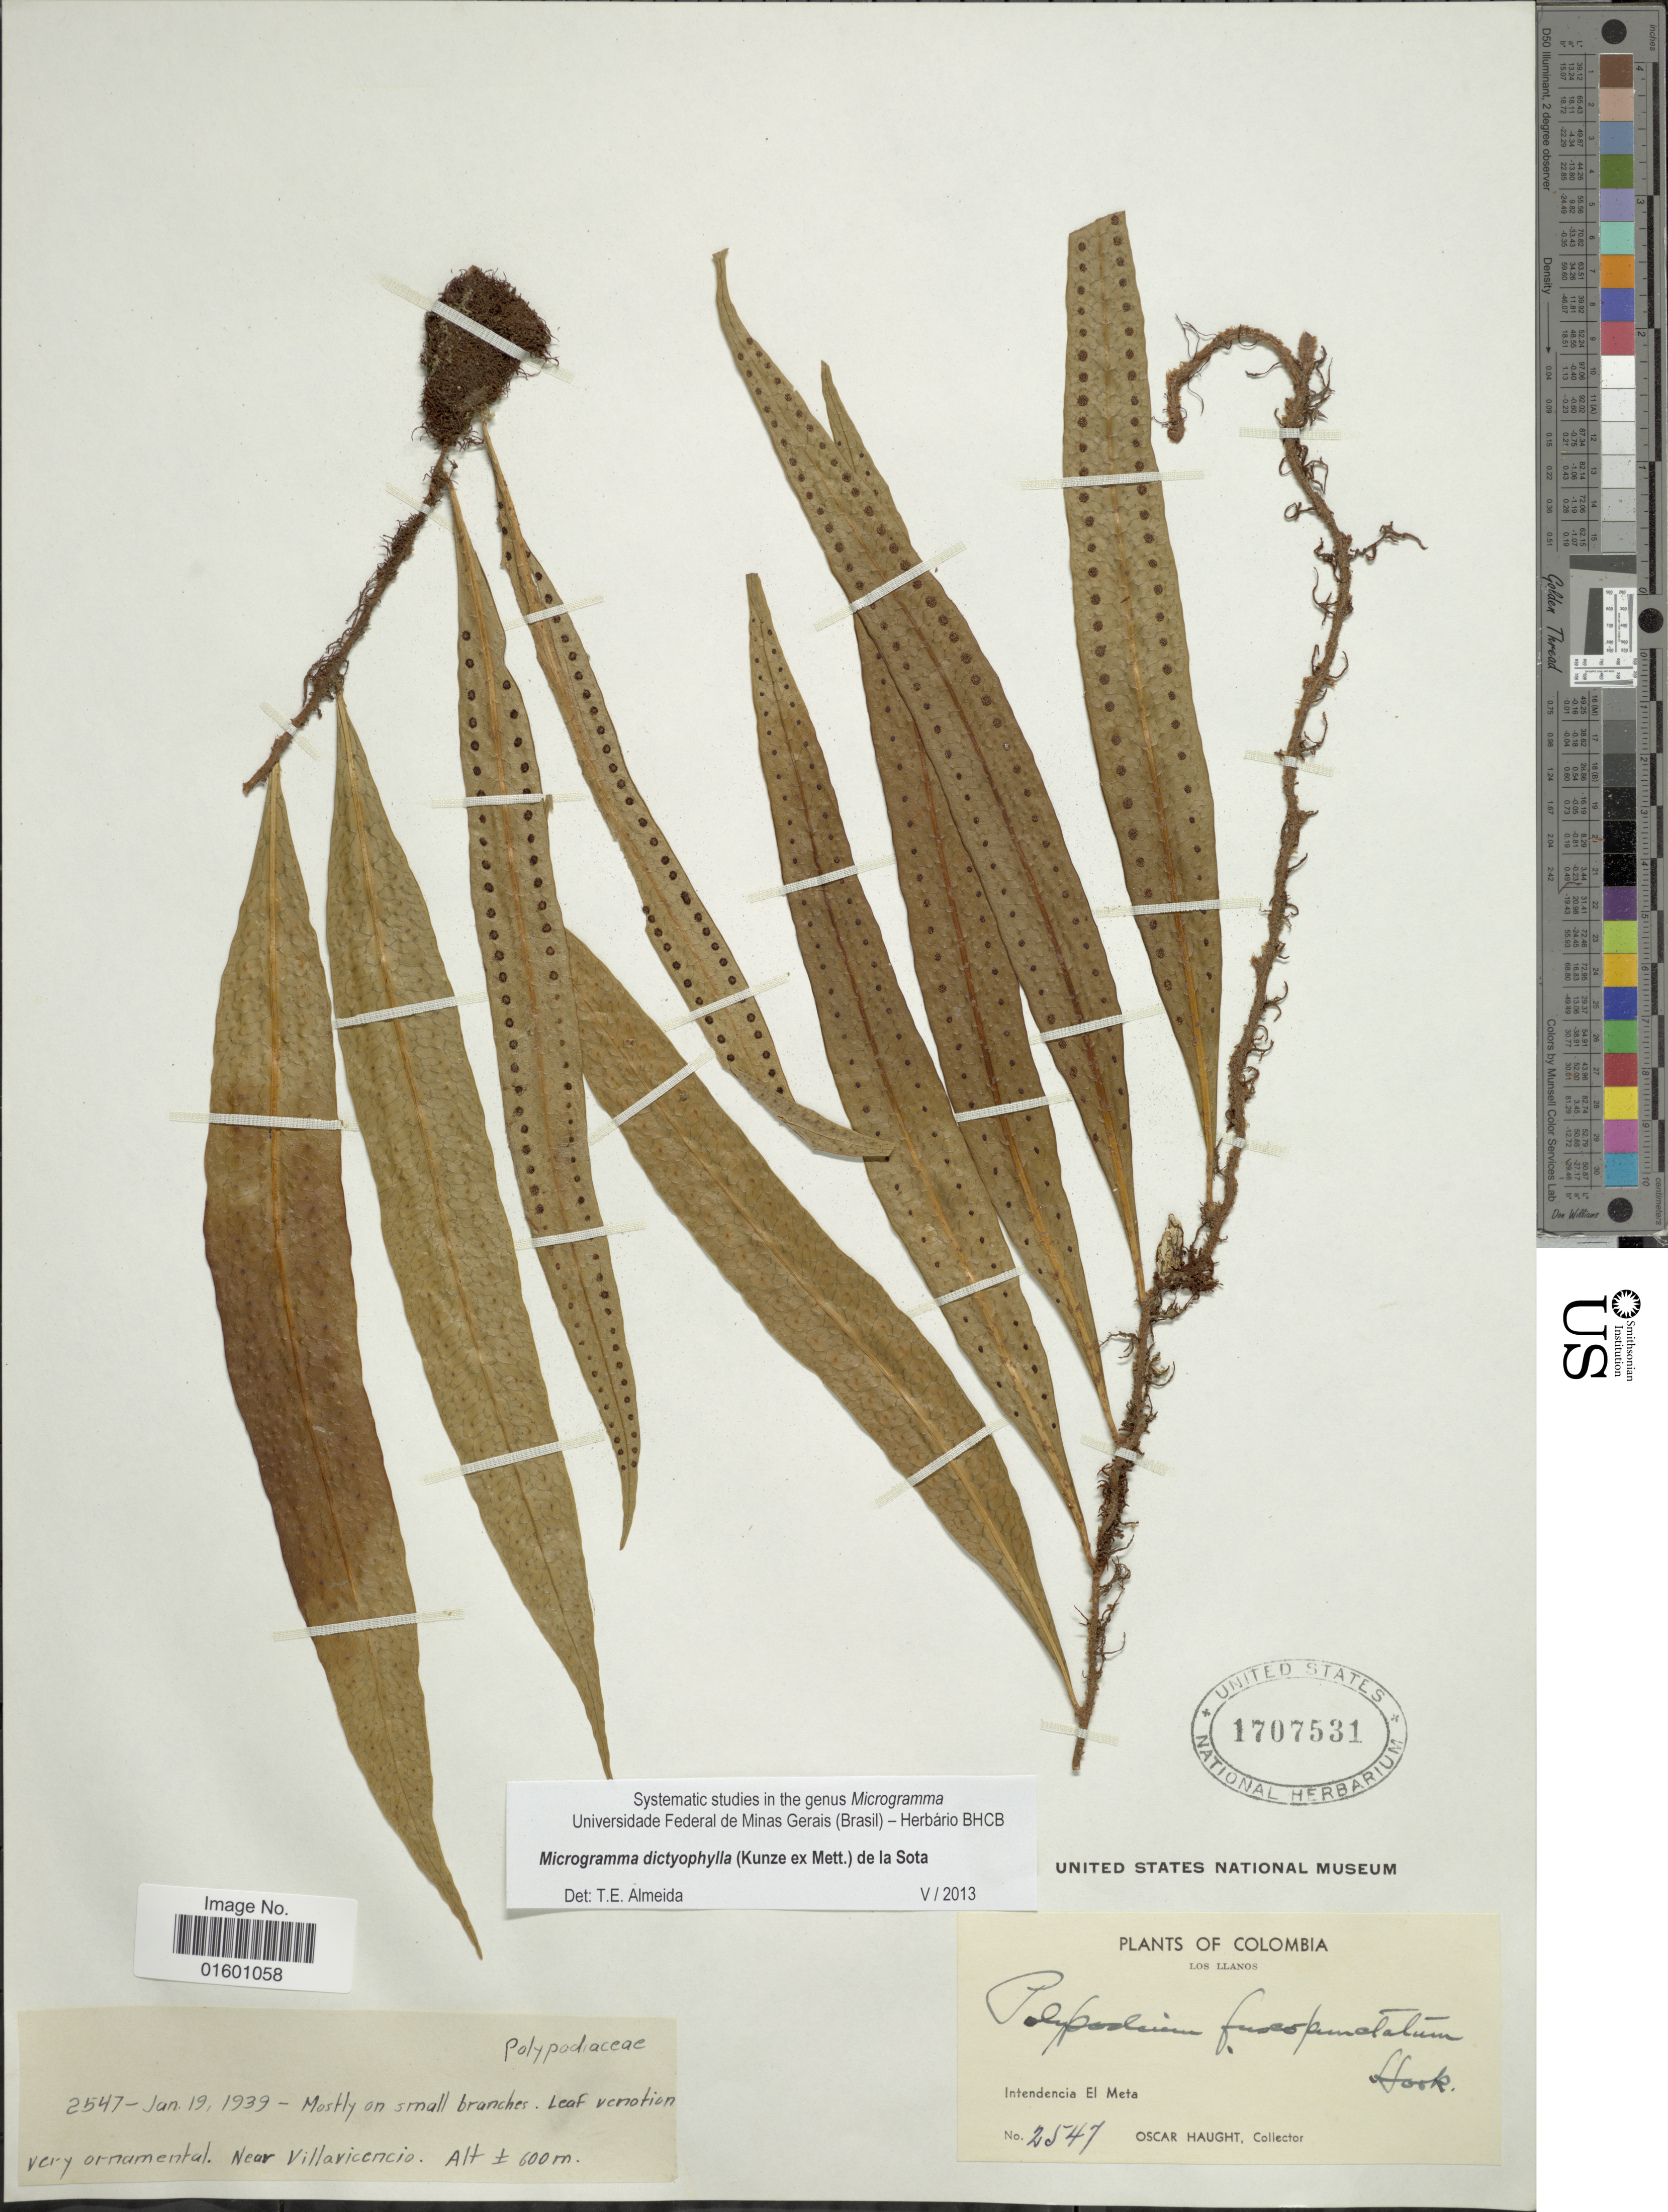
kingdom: Plantae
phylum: Tracheophyta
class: Polypodiopsida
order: Polypodiales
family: Polypodiaceae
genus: Microgramma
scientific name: Microgramma dictyophylla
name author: (Kunze ex Mett.) de la Sota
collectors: O. L. Haught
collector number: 2547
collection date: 1939-01-19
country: Colombia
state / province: Meta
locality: Los Llanos, near Villavicencio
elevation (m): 600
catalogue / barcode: US 1707531